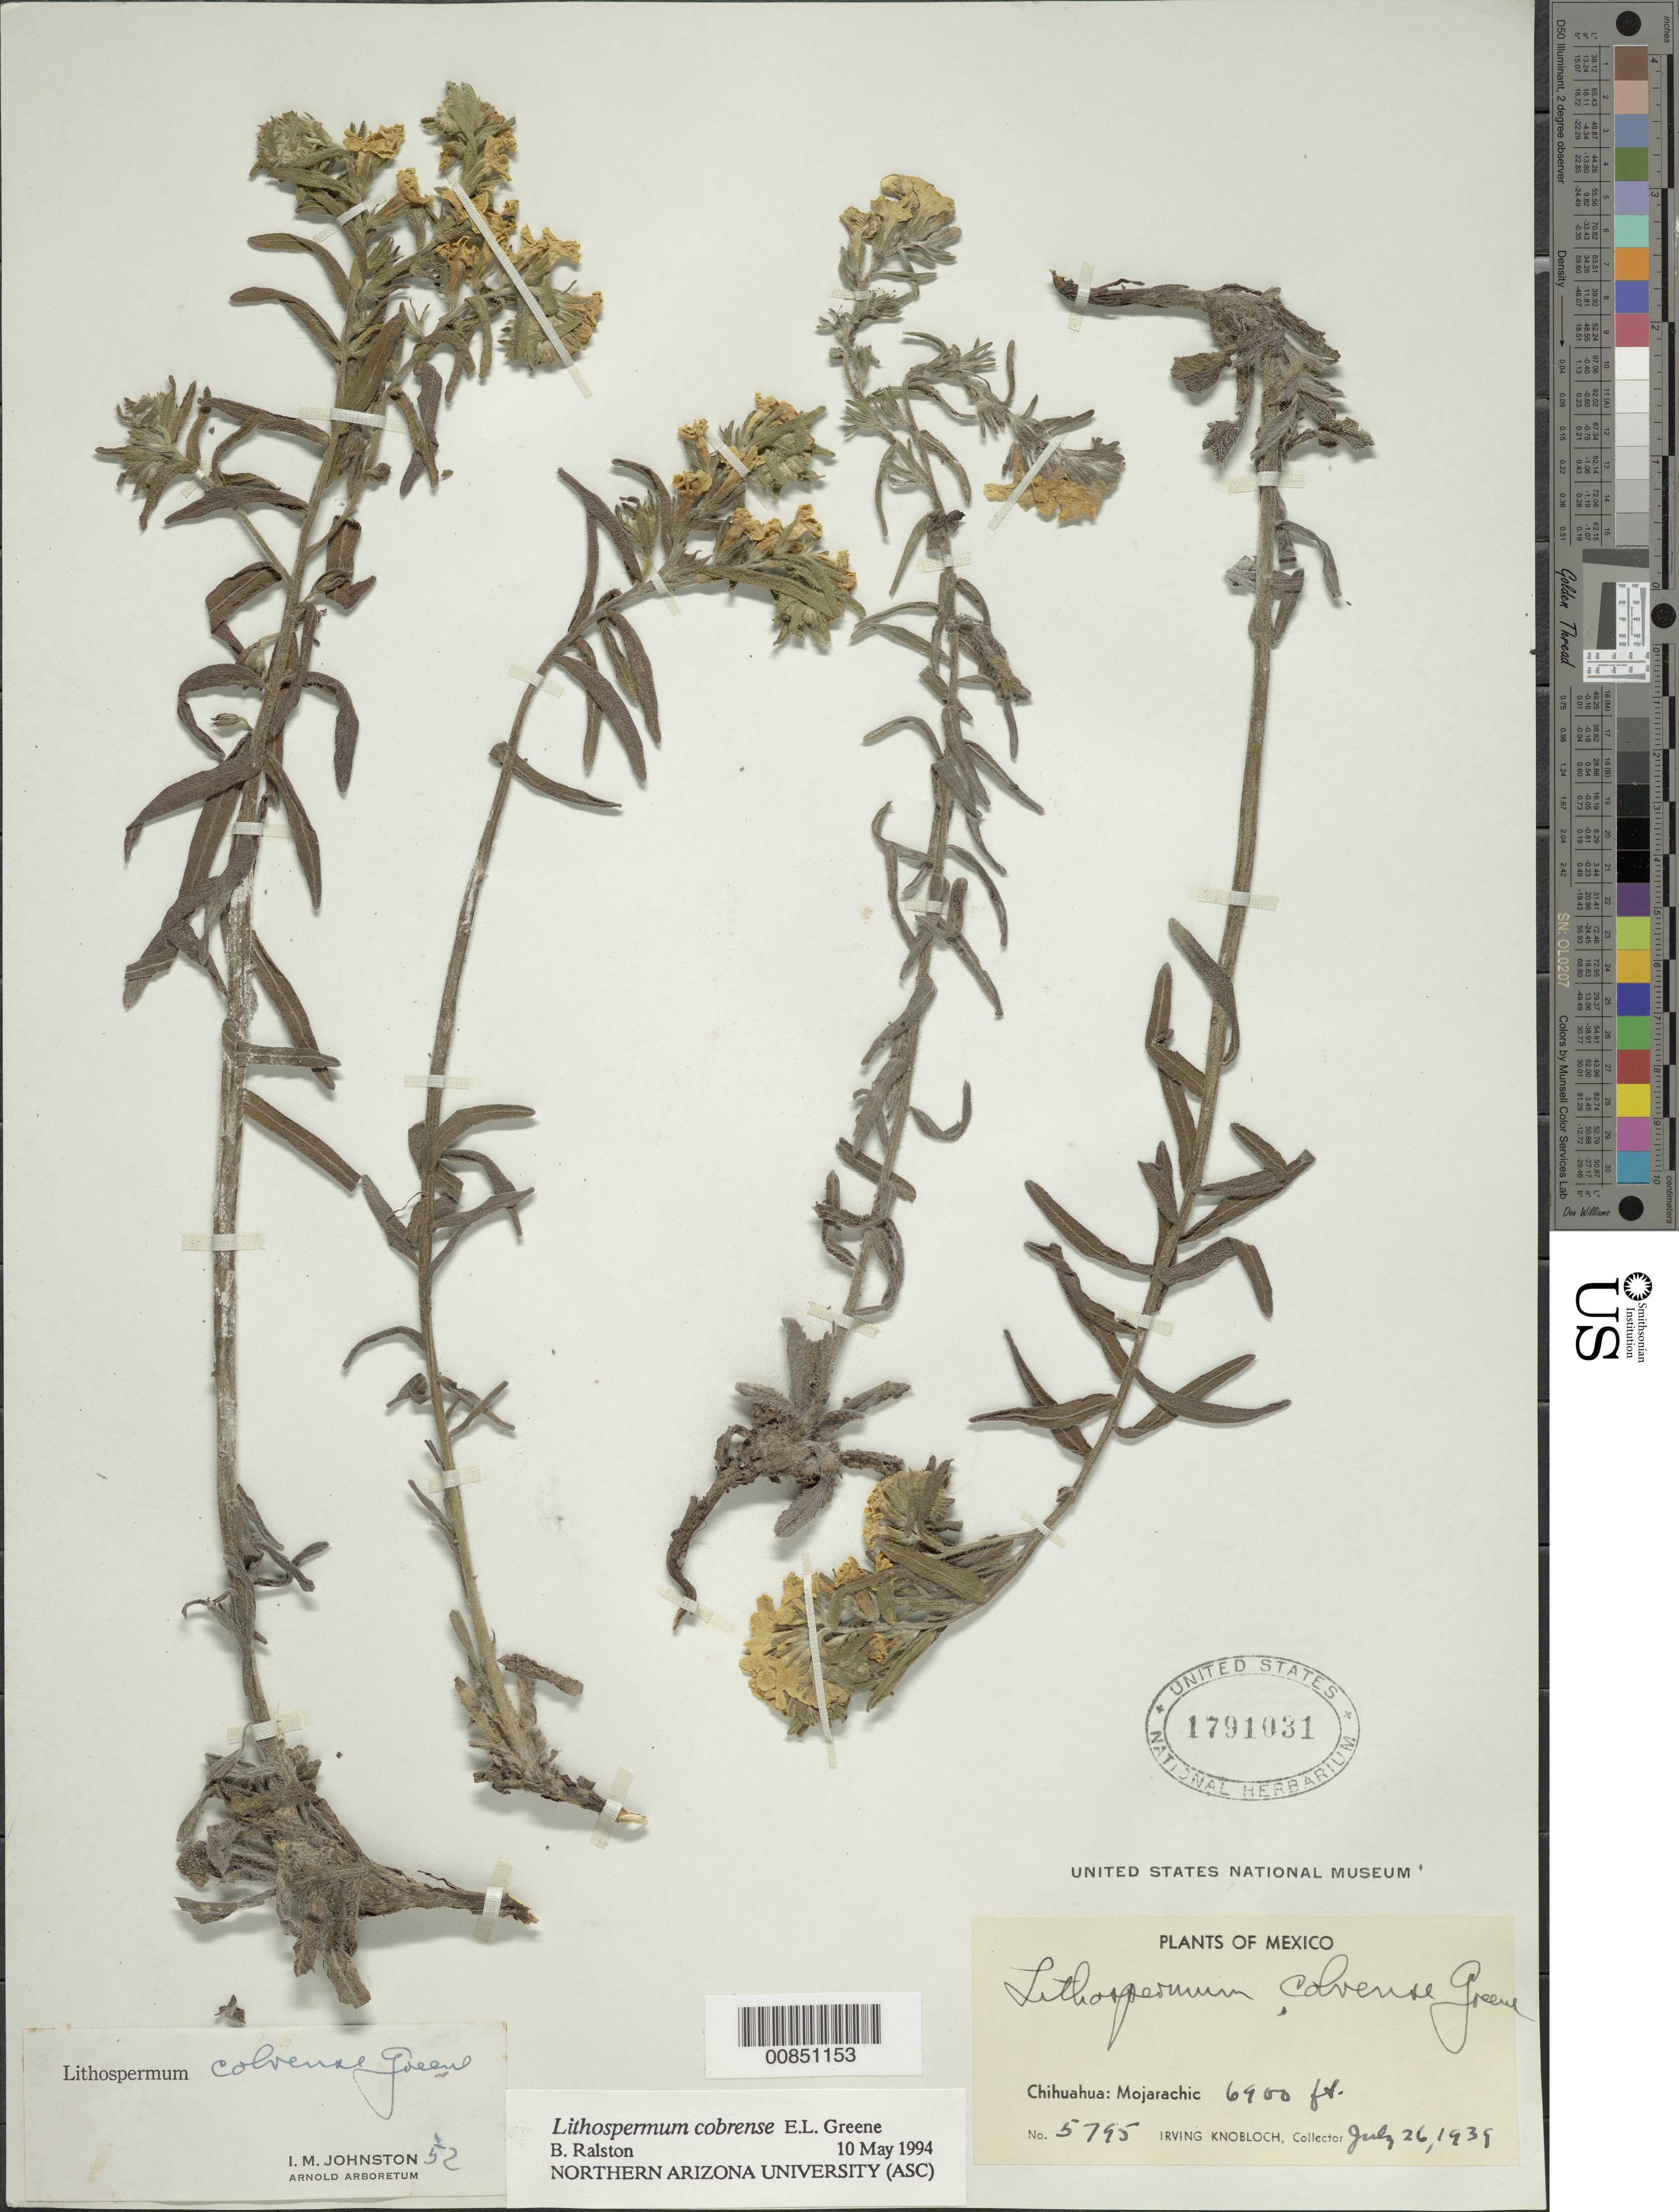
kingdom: Plantae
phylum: Tracheophyta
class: Magnoliopsida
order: Boraginales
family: Boraginaceae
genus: Lithospermum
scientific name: Lithospermum cobrense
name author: Greene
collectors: I. W. Knobloch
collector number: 5795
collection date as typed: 26 Jul 1939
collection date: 1939-07-26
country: Mexico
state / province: Chihuahua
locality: Mojarachic, Chihuahua.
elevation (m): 2103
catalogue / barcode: US 1791031